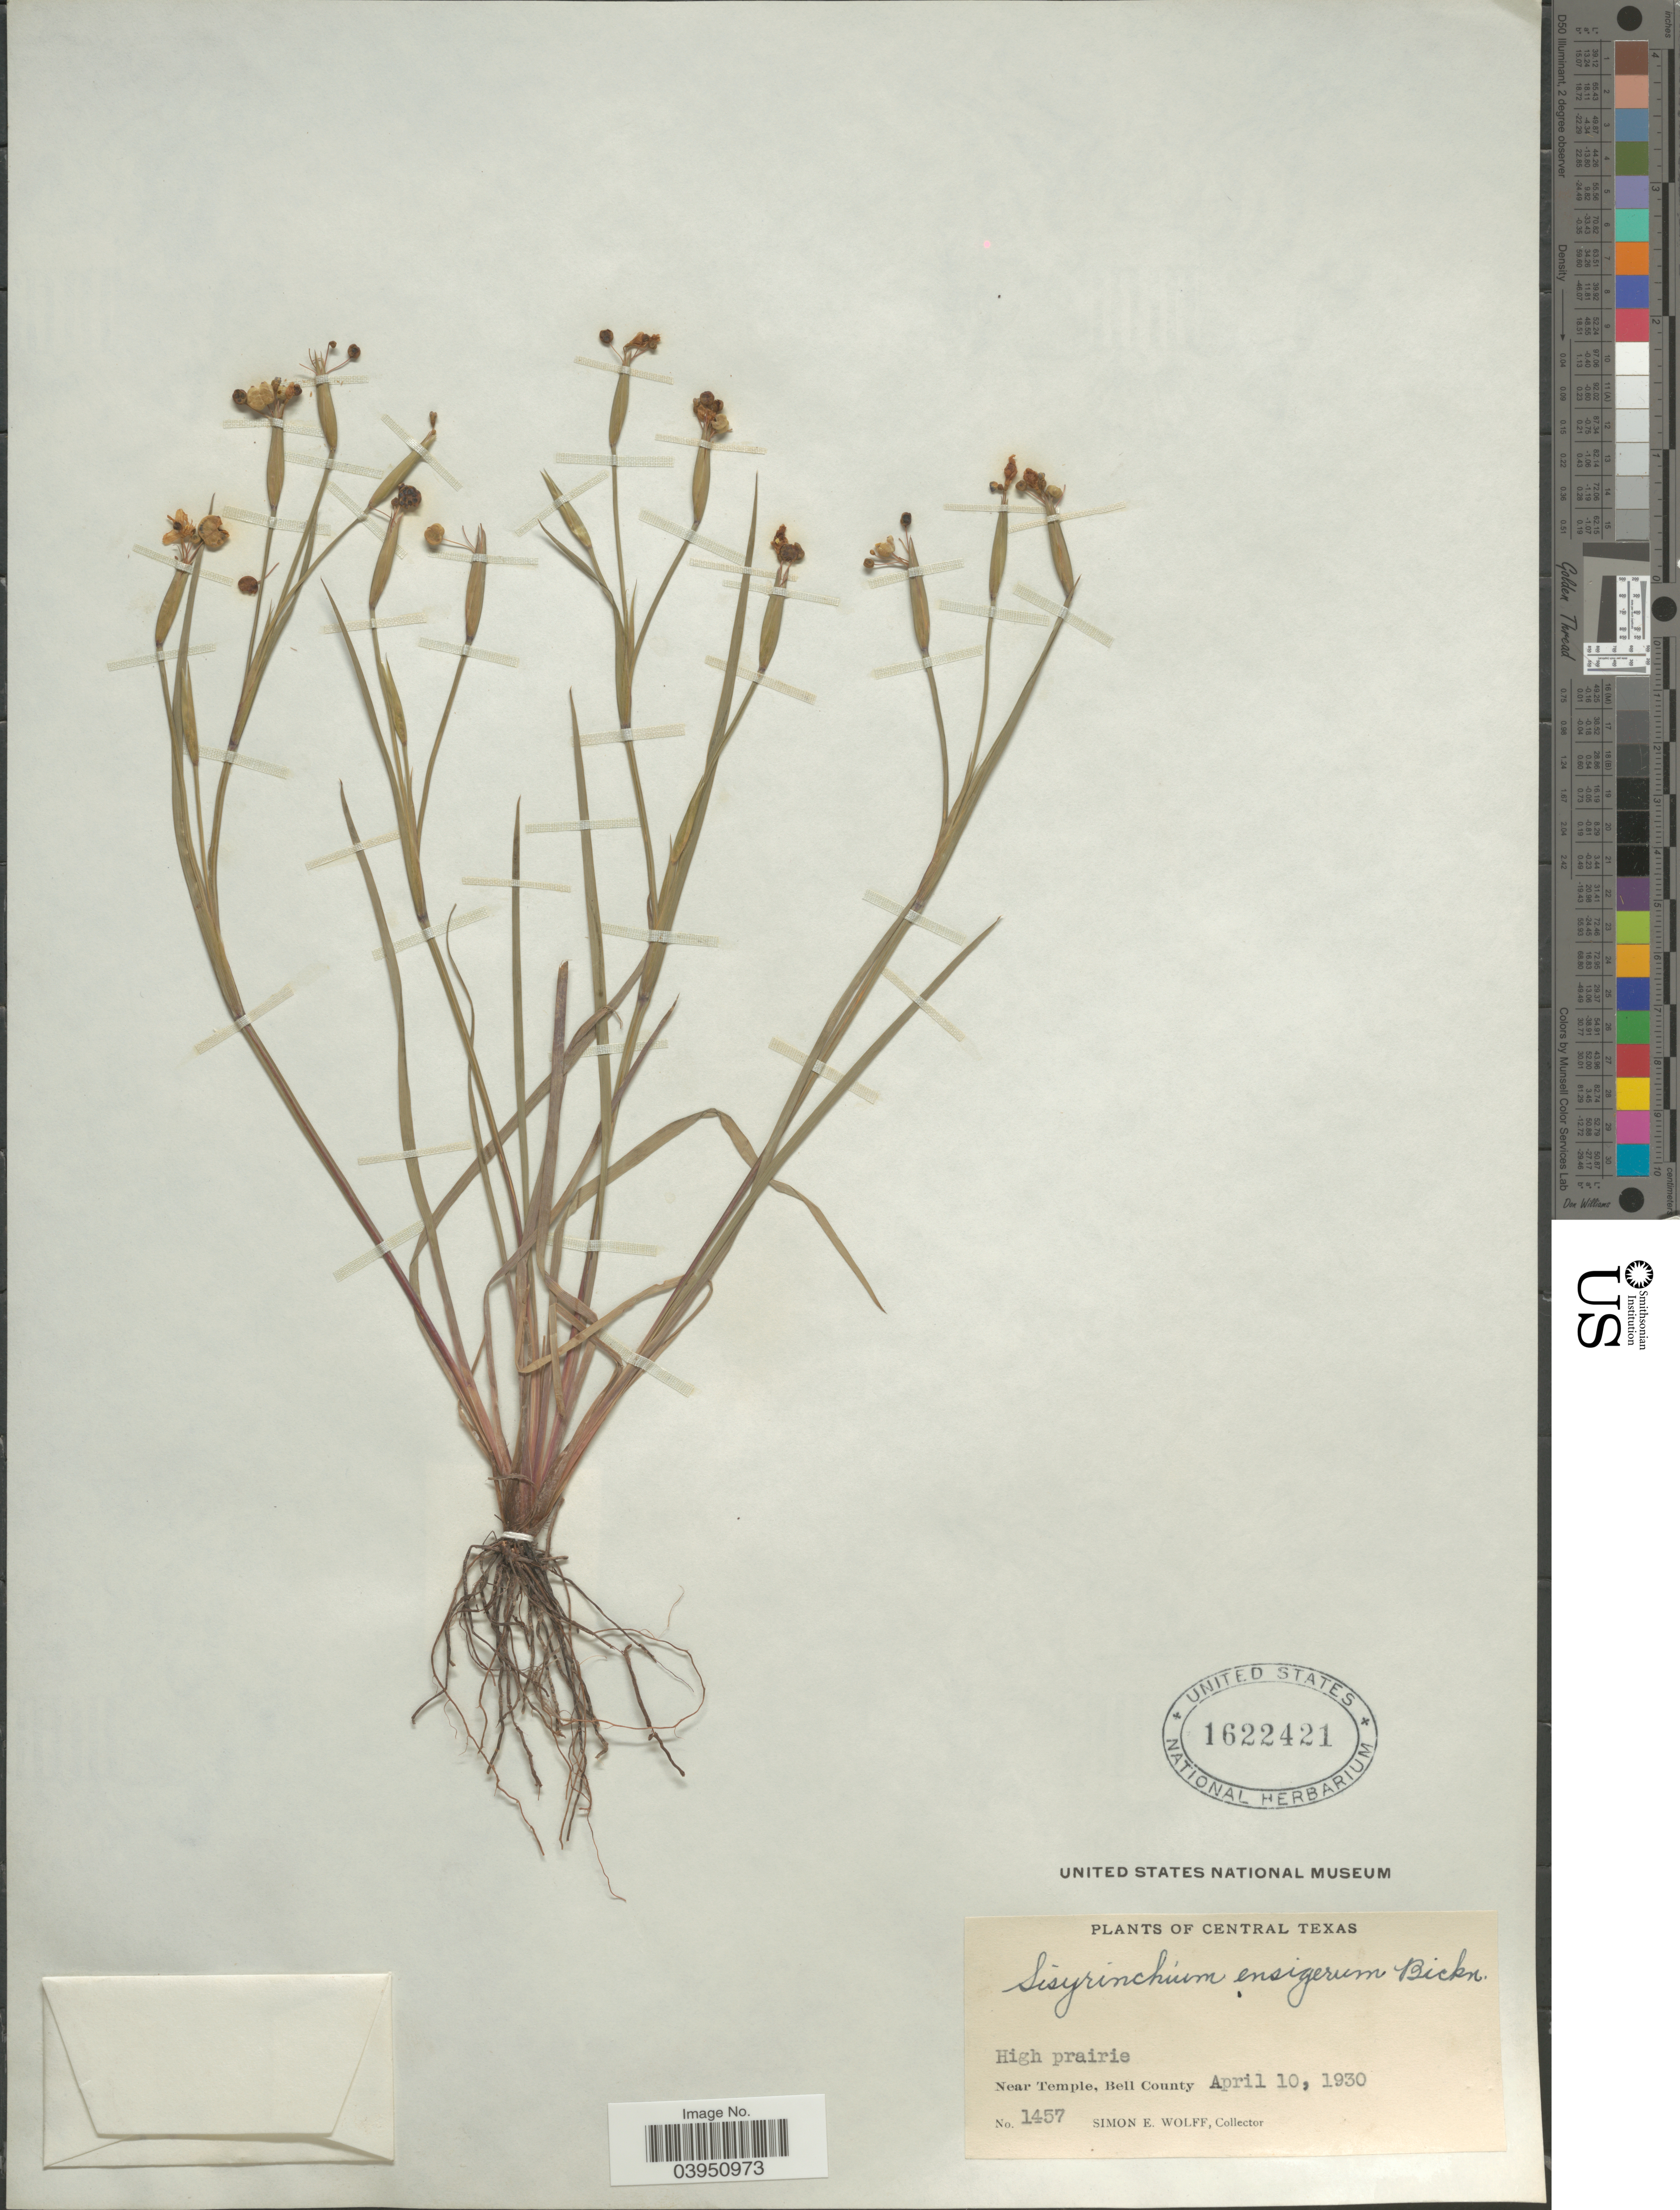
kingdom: Plantae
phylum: Tracheophyta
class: Liliopsida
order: Asparagales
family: Iridaceae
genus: Sisyrinchium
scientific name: Sisyrinchium ensigerum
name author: E.P. Bicknell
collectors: S. E. Wolff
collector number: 1457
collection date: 1930-04-10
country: United States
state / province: Texas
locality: Central Texas. Near Temple, Bell County.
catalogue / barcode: US 1622421